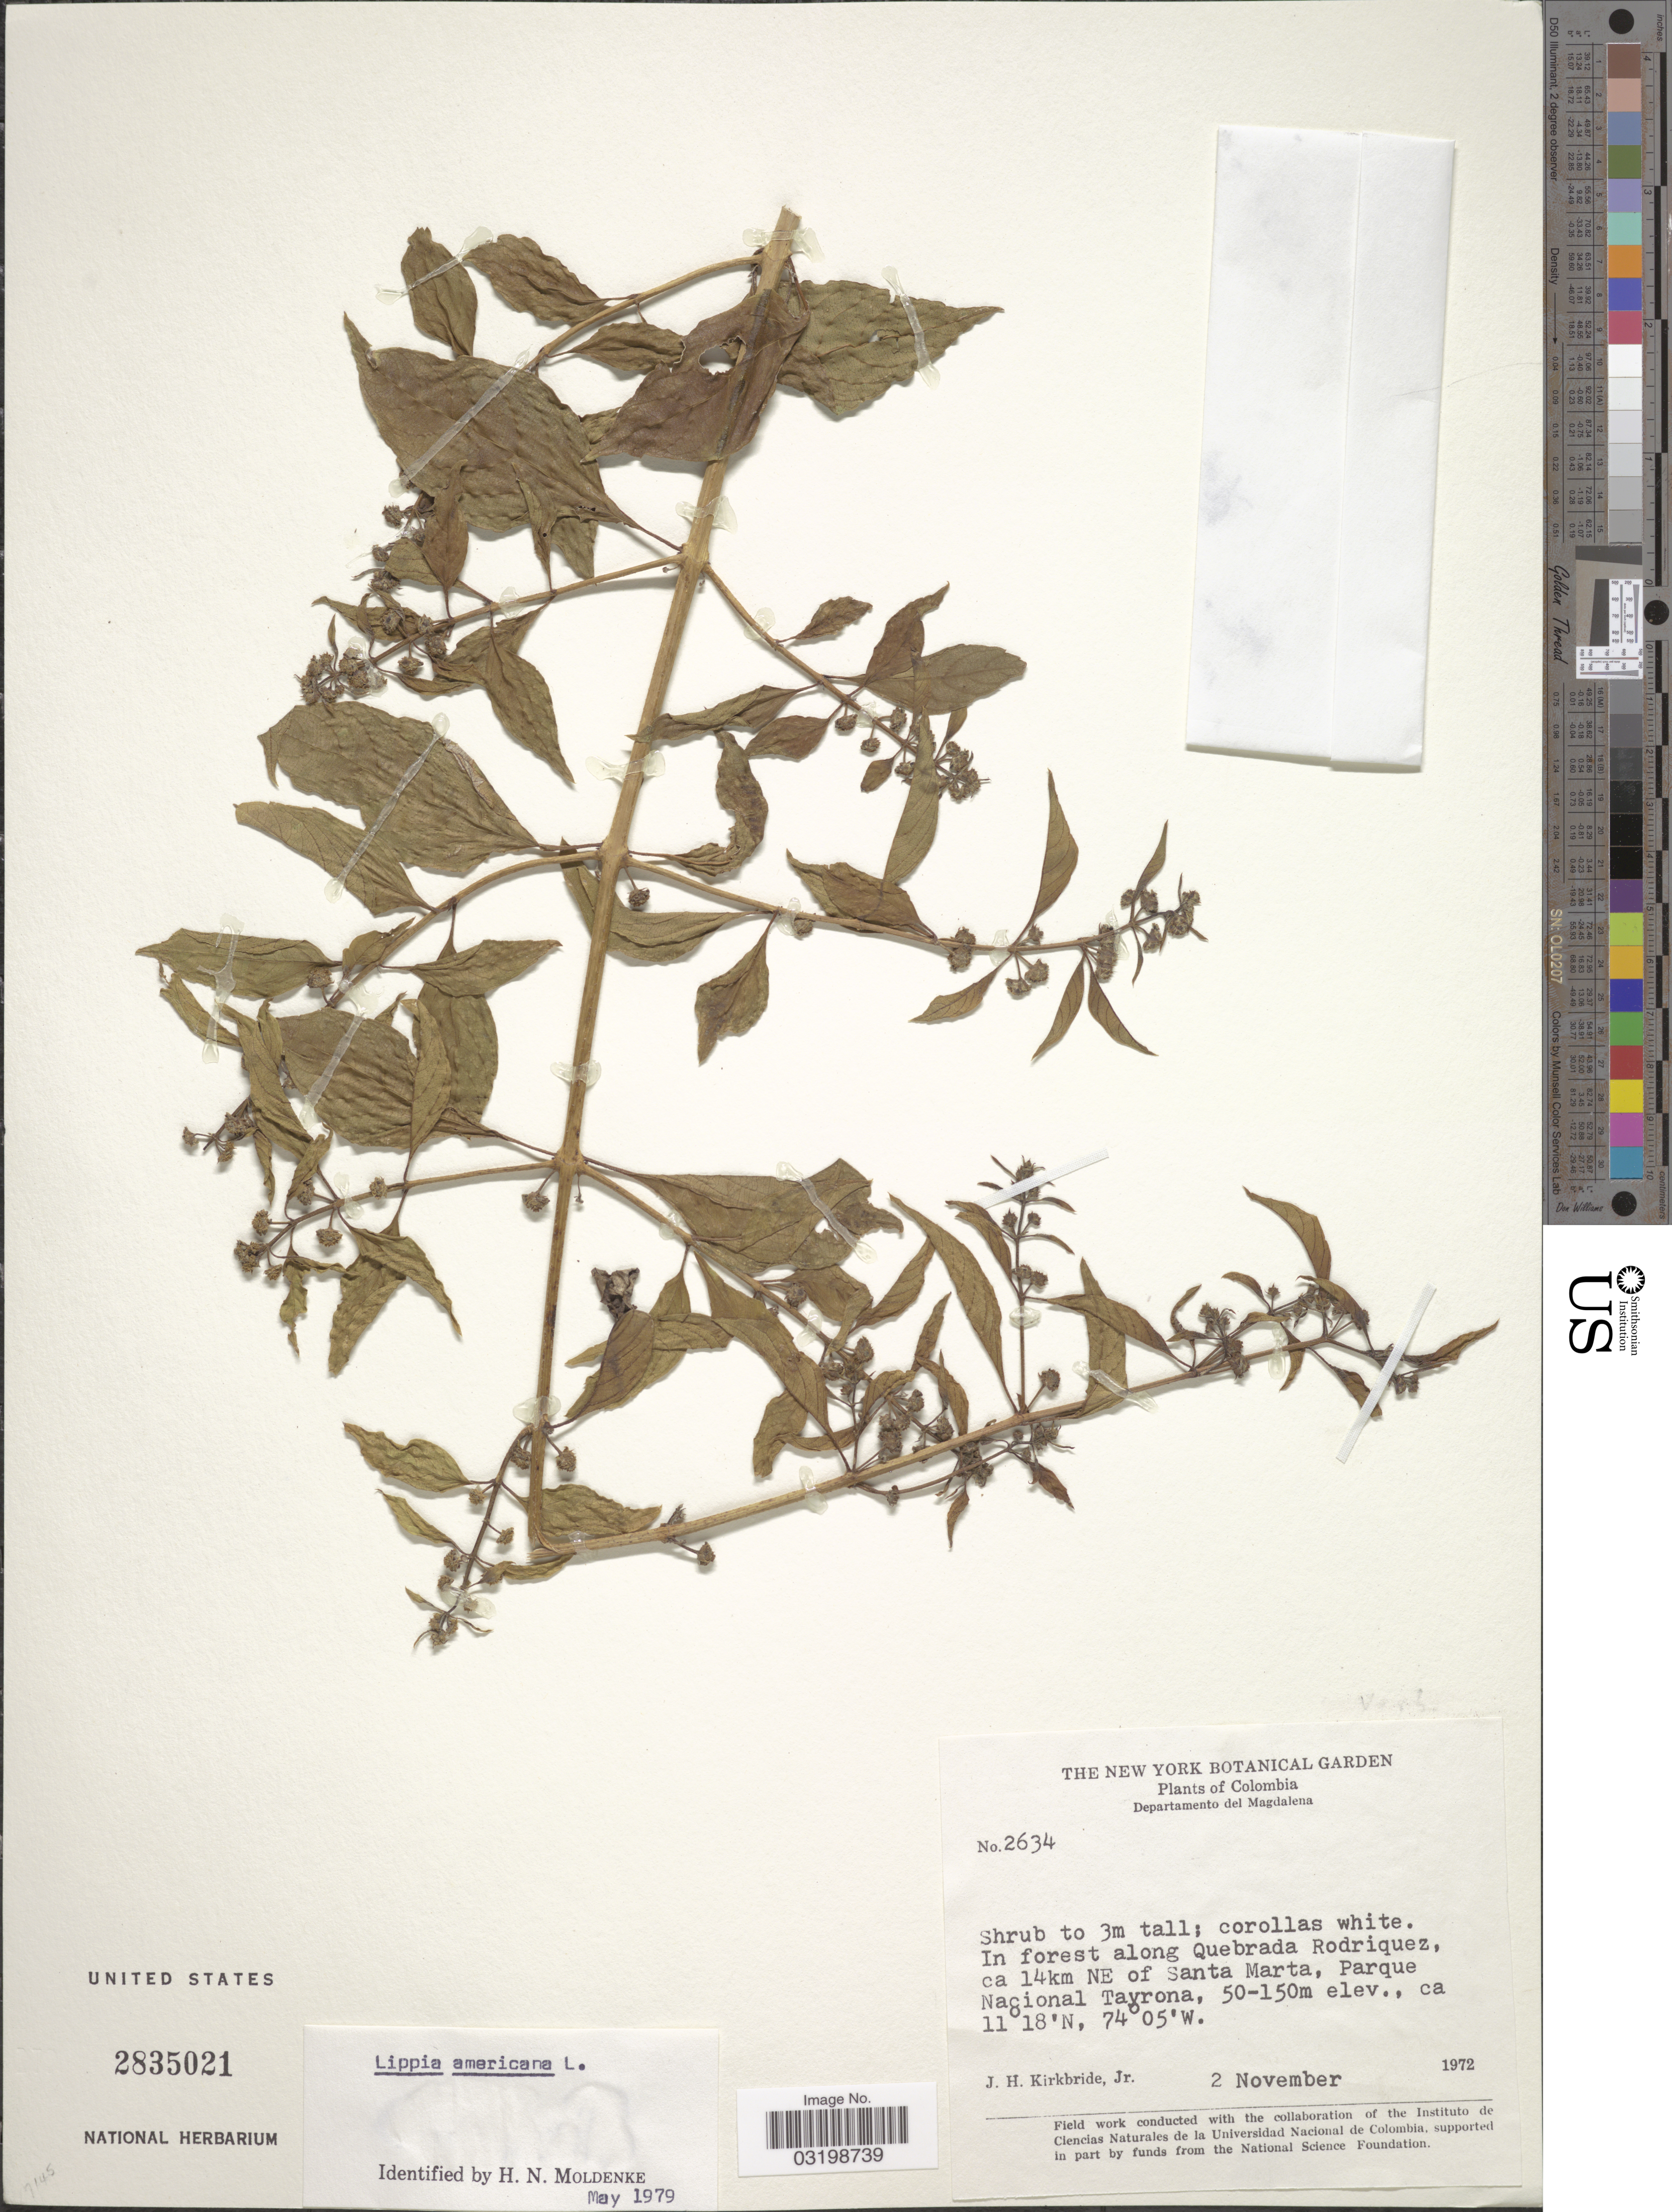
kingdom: Plantae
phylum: Tracheophyta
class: Magnoliopsida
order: Lamiales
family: Verbenaceae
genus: Lippia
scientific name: Lippia americana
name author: L.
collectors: J. H. Kirkbride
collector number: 2634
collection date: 1972-11-02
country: Colombia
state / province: Magdalena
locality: Departamento del Magdalena. Along Quebrada Rodriguez, ca 14km NE of Santa Marta, Parque Nacional Tayrona.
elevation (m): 50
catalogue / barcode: US 2835021